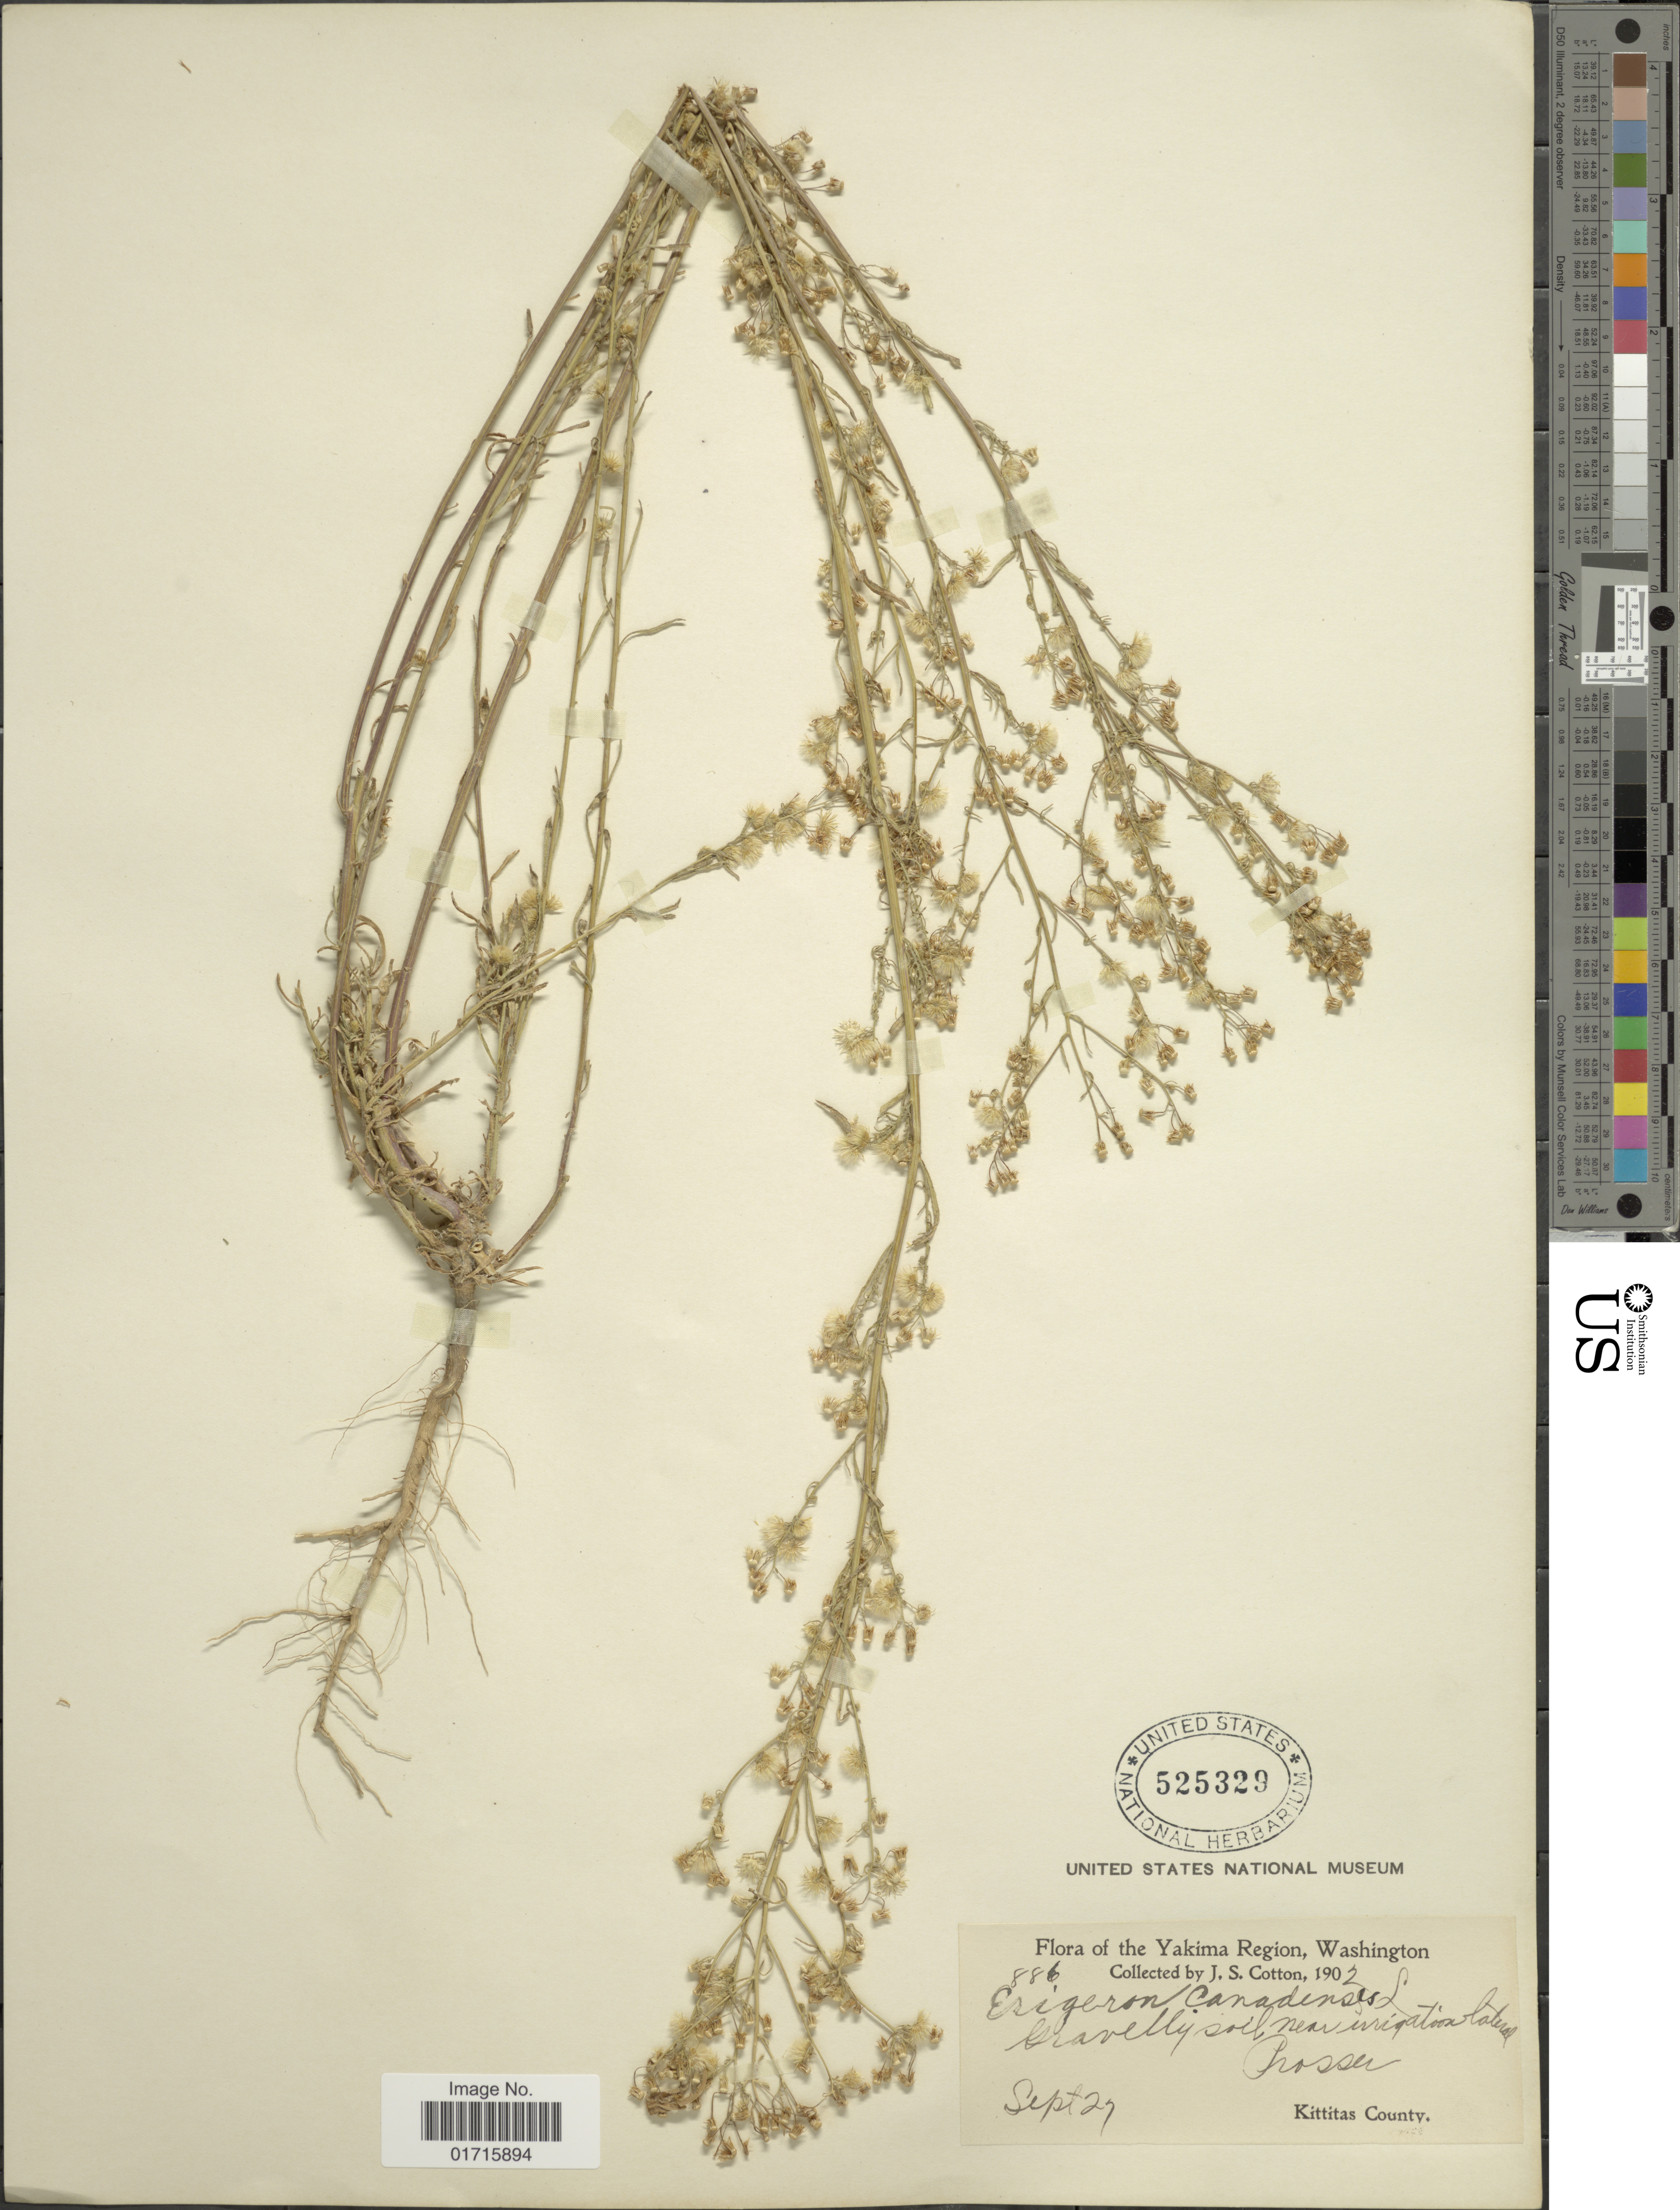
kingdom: Plantae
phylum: Tracheophyta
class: Magnoliopsida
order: Asterales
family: Asteraceae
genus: Conyza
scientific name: Conyza canadensis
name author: (L.) Cronq.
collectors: J. S. Cotton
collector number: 886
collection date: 1902-09-27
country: United States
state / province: Washington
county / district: Yakima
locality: Yakima Region, Oregon. Prosser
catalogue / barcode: US 525329